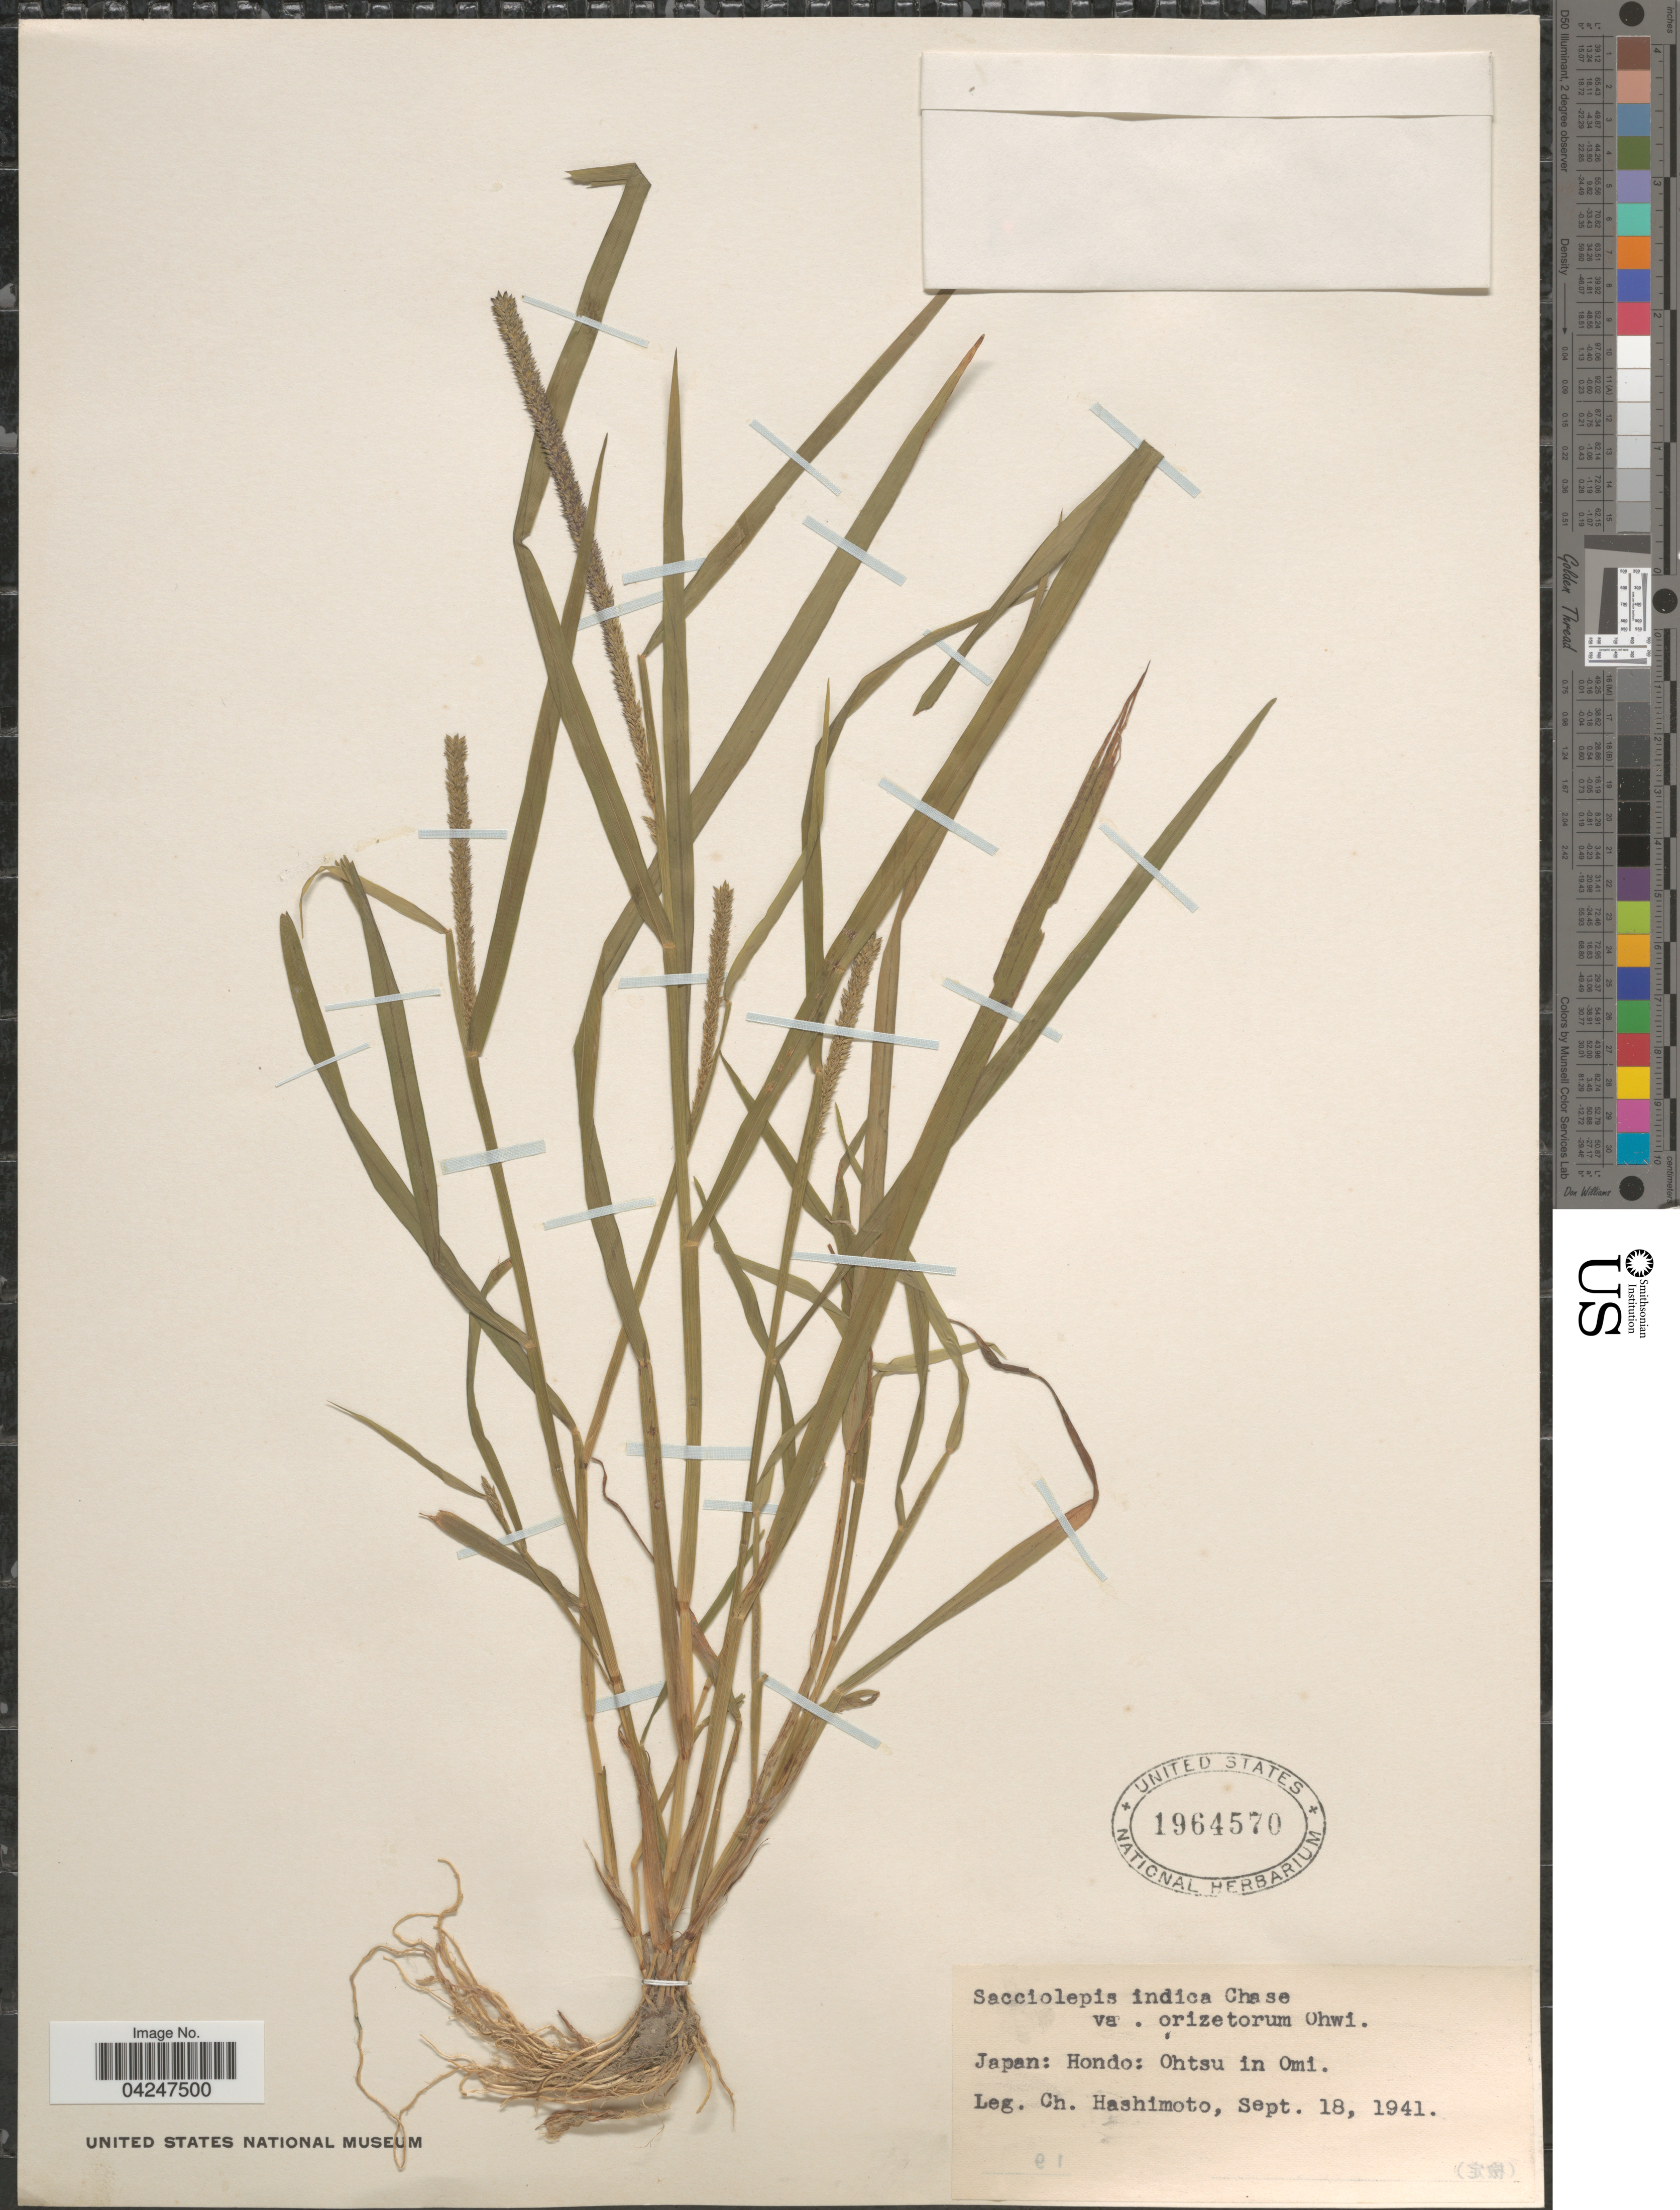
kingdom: Plantae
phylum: Tracheophyta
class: Liliopsida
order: Poales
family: Poaceae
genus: Sacciolepis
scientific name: Sacciolepis indica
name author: (L.) Chase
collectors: C. Hashimoto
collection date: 1941-09-18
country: Japan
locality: Hondo: Ohtsu in Omi.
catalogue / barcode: US 1964570